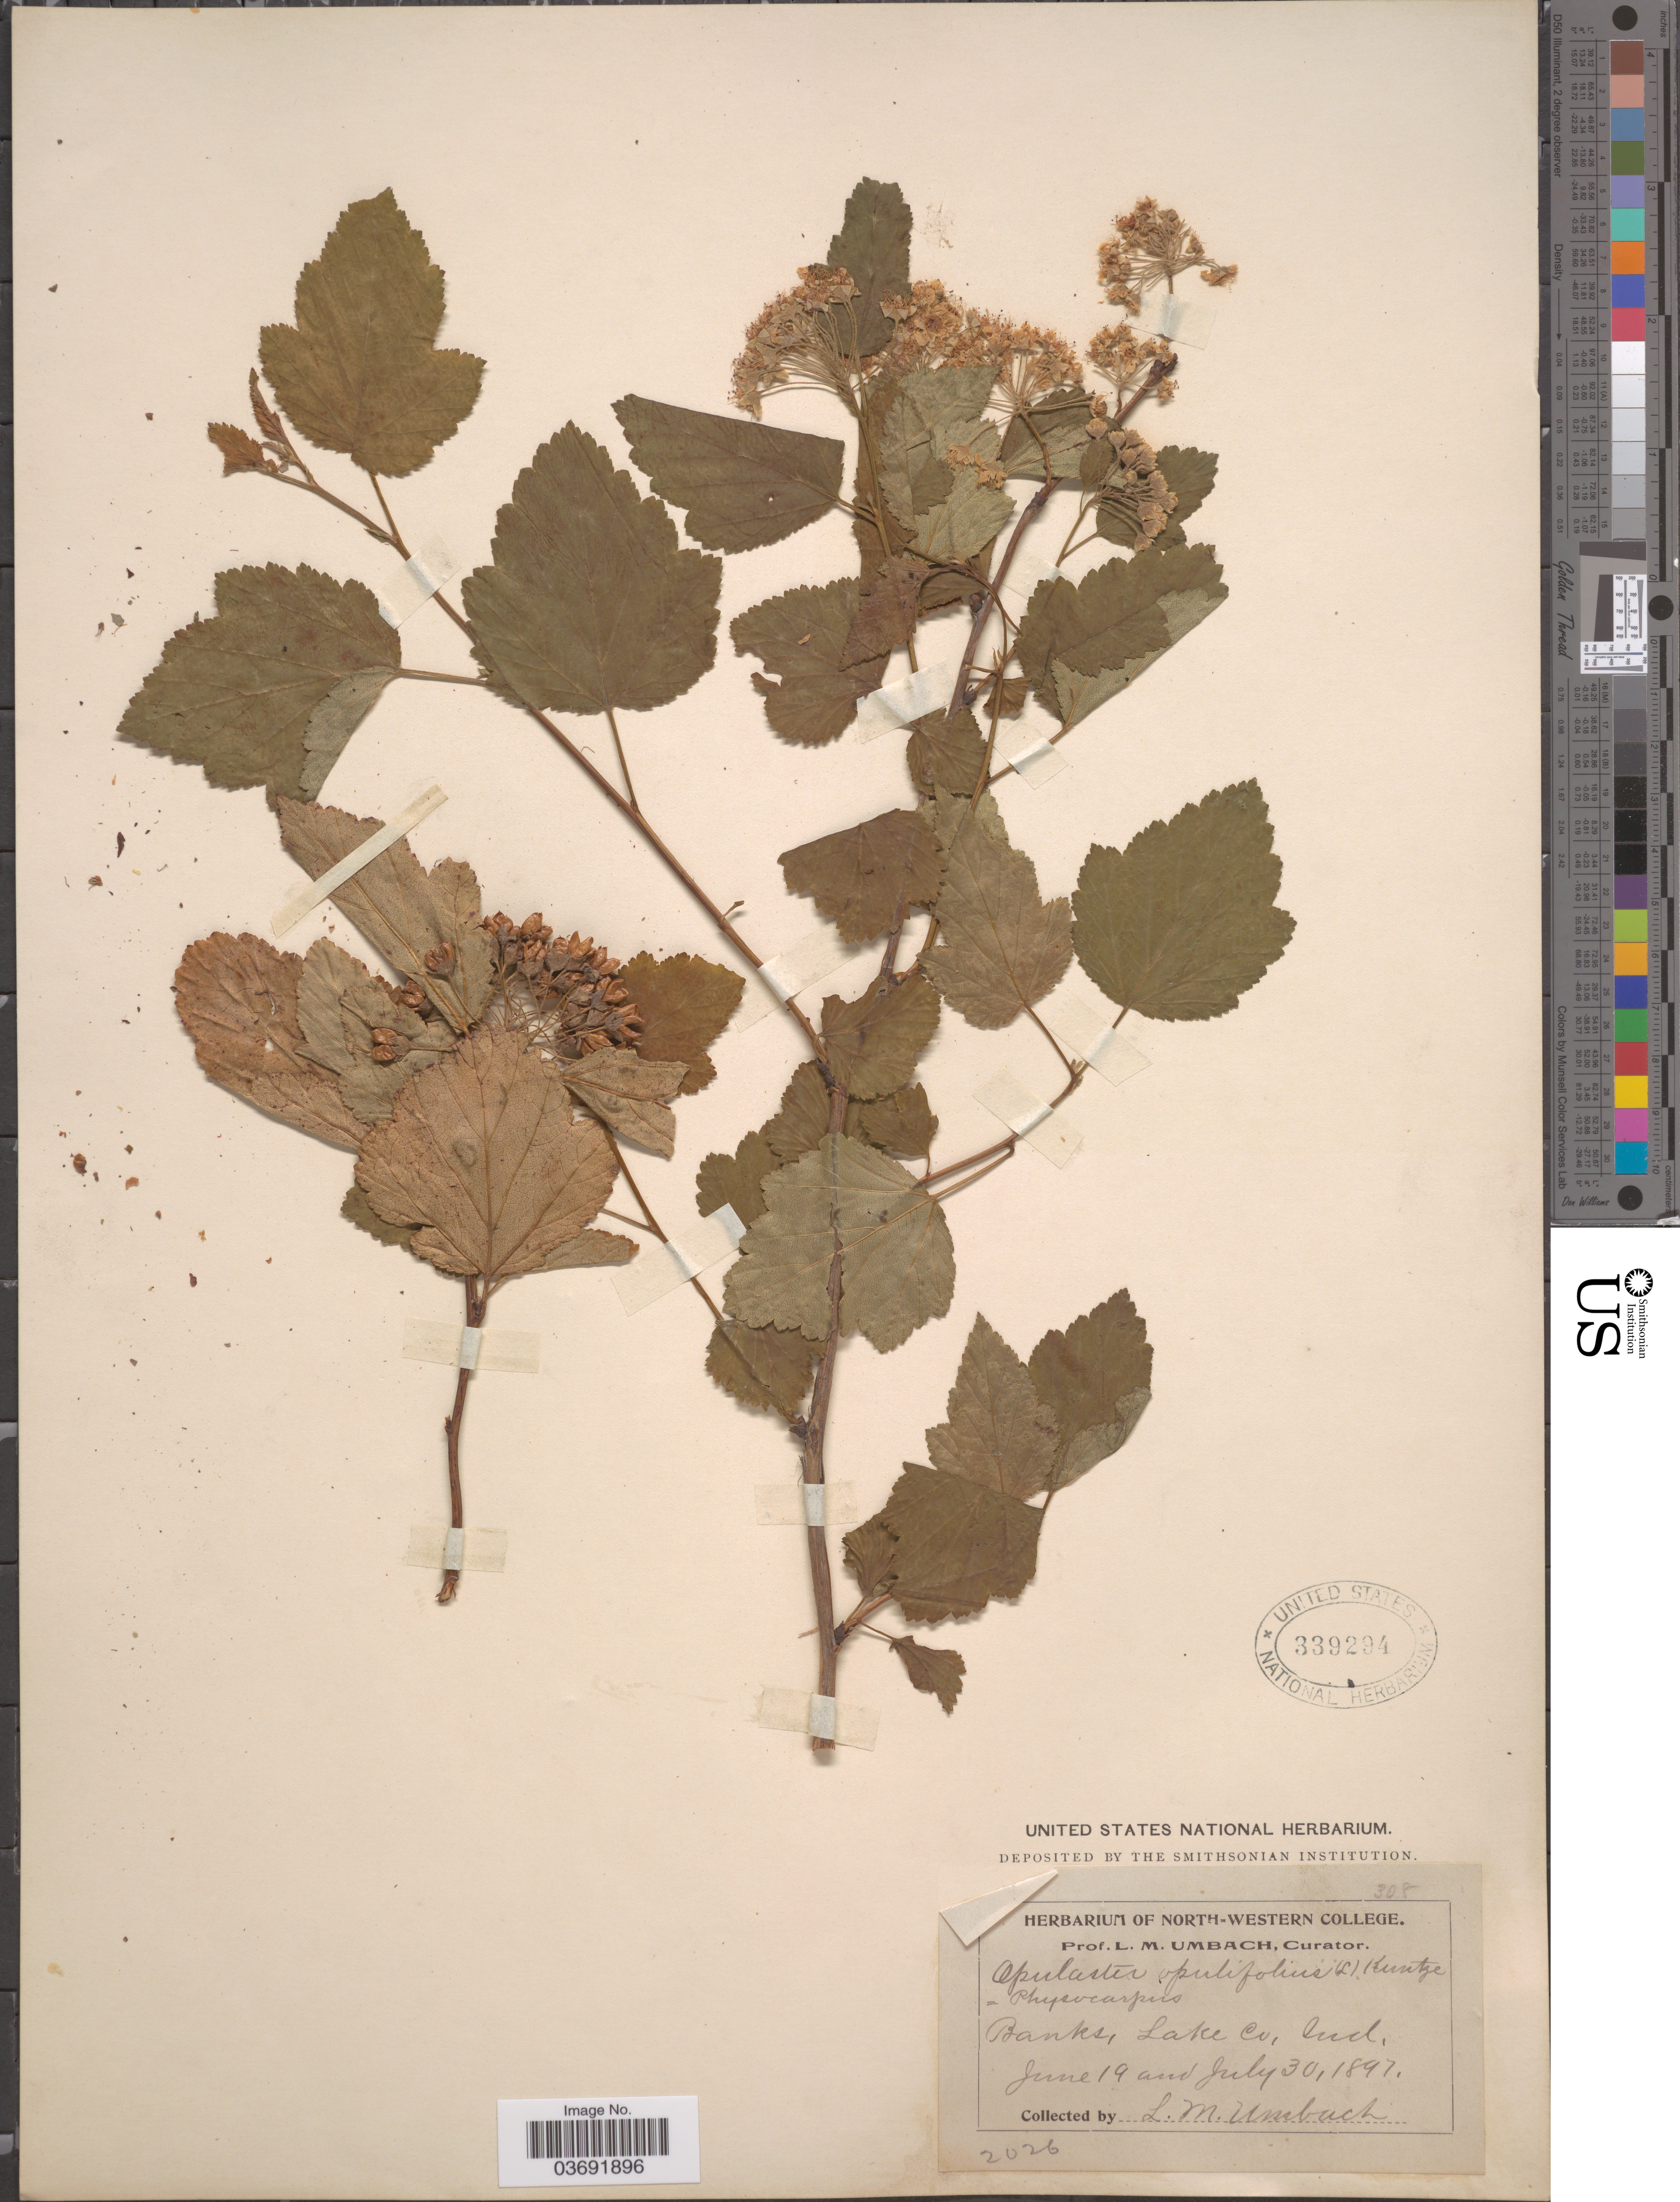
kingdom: Plantae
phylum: Tracheophyta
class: Magnoliopsida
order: Rosales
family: Rosaceae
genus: Physocarpus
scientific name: Physocarpus opulifolius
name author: (L.) Maxim.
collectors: L. M. Umbach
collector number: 2026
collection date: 1897-06-19/1897-07-30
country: United States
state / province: Indiana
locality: Banks, Lake Cr, Ind.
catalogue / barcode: US 339294